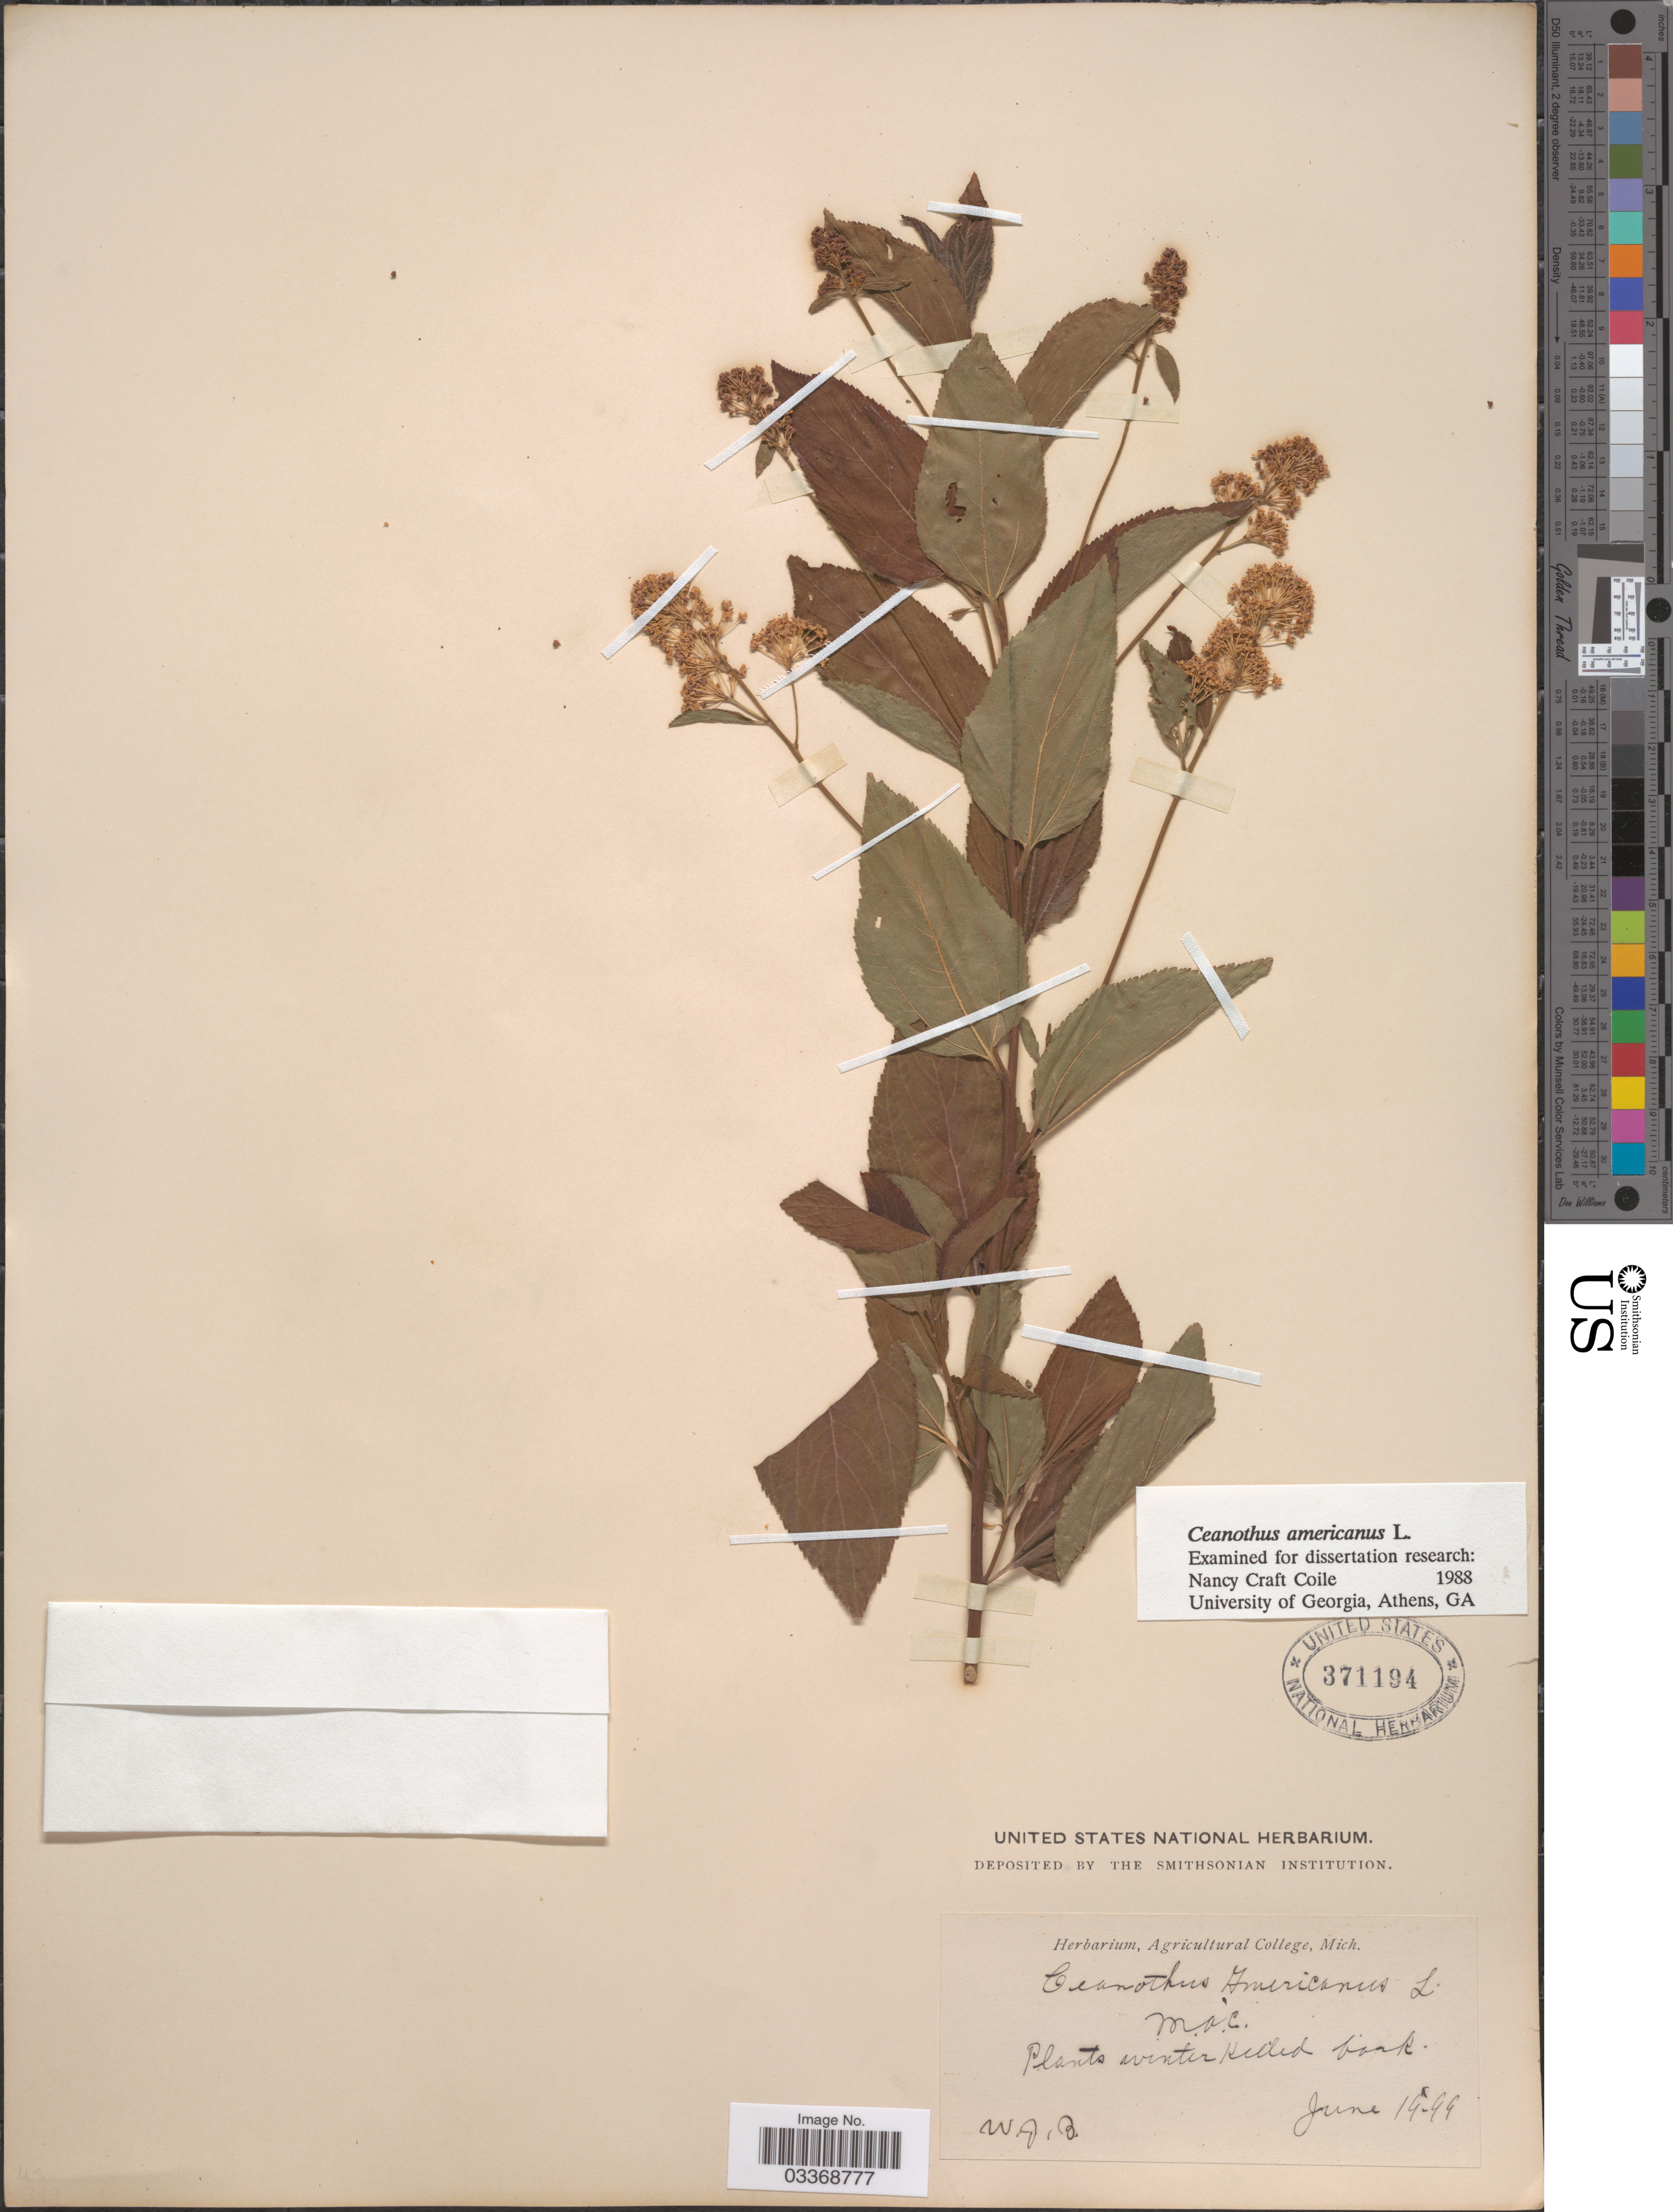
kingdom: Plantae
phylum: Tracheophyta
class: Magnoliopsida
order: Rosales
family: Rhamnaceae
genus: Ceanothus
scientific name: Ceanothus americanus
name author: L.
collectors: W.J.B.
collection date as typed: Transcribed d/m/y: 19/6/99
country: United States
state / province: Michigan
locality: M. A. C.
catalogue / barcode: US 371194